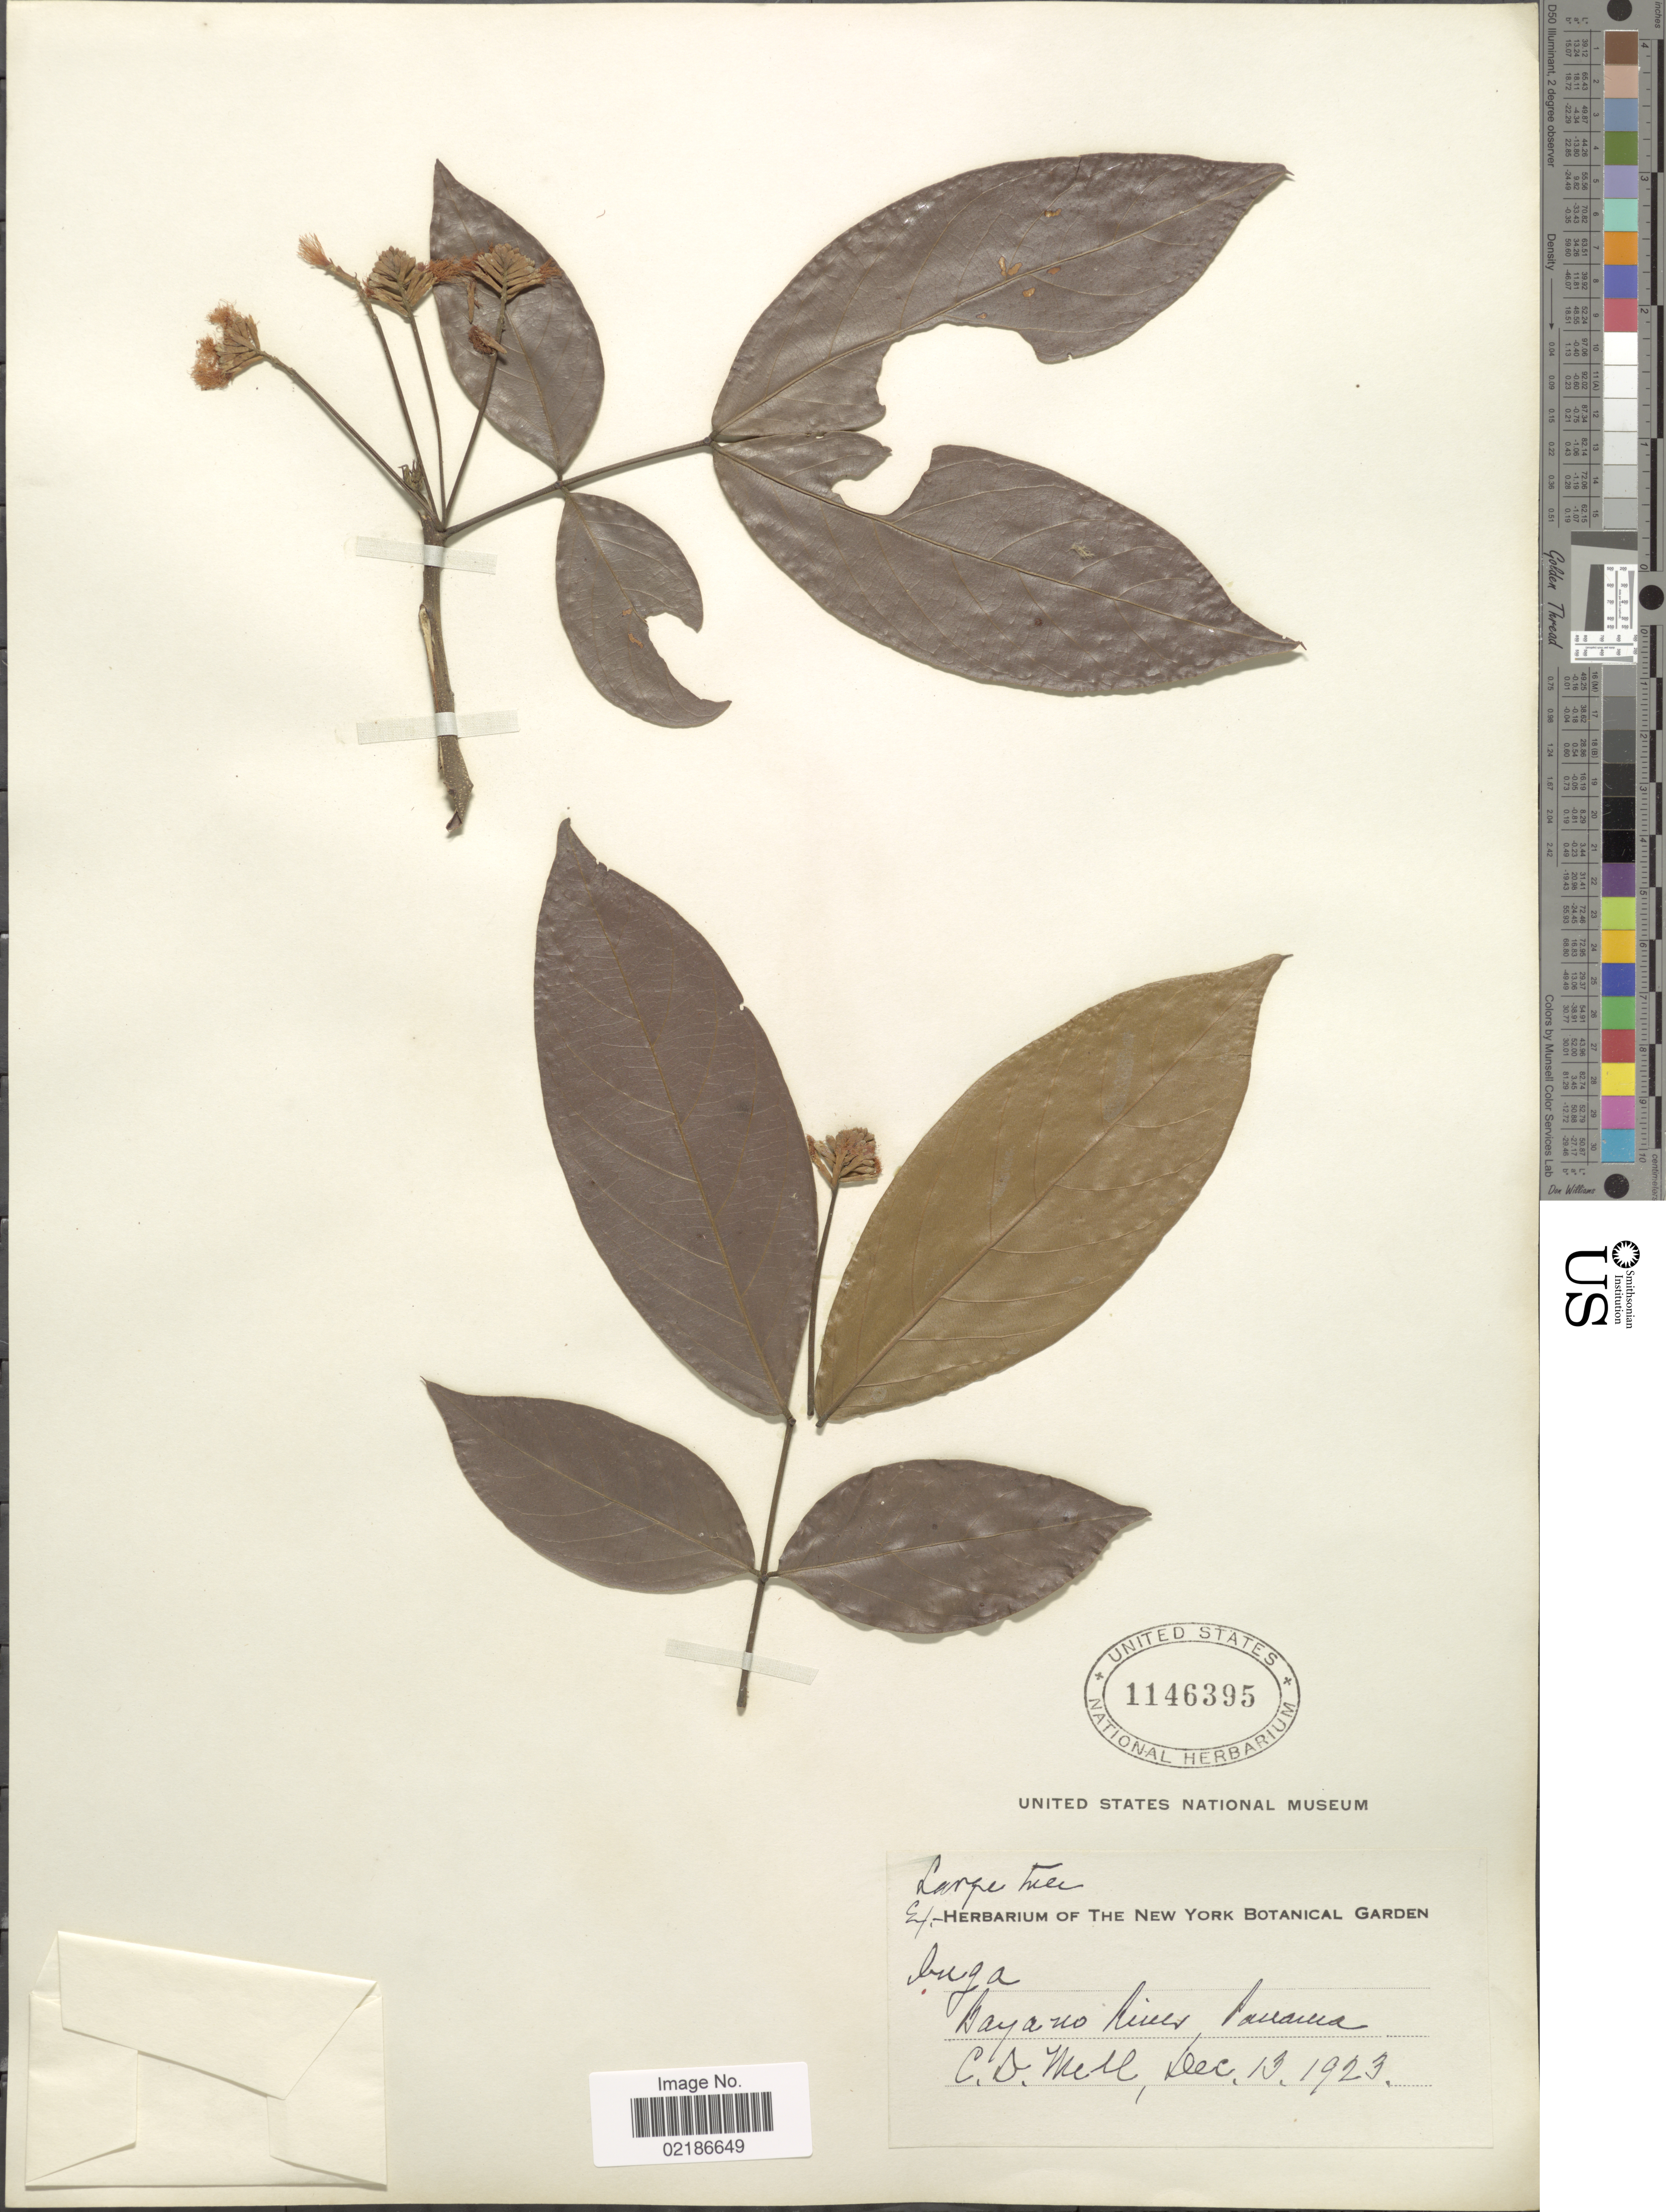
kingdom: Plantae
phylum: Tracheophyta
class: Magnoliopsida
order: Fabales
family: Fabaceae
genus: Inga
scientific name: Inga punctata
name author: Willd.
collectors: C. D. Mell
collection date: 1923-12-13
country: Panama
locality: Bayano River Panama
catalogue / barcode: US 1146395